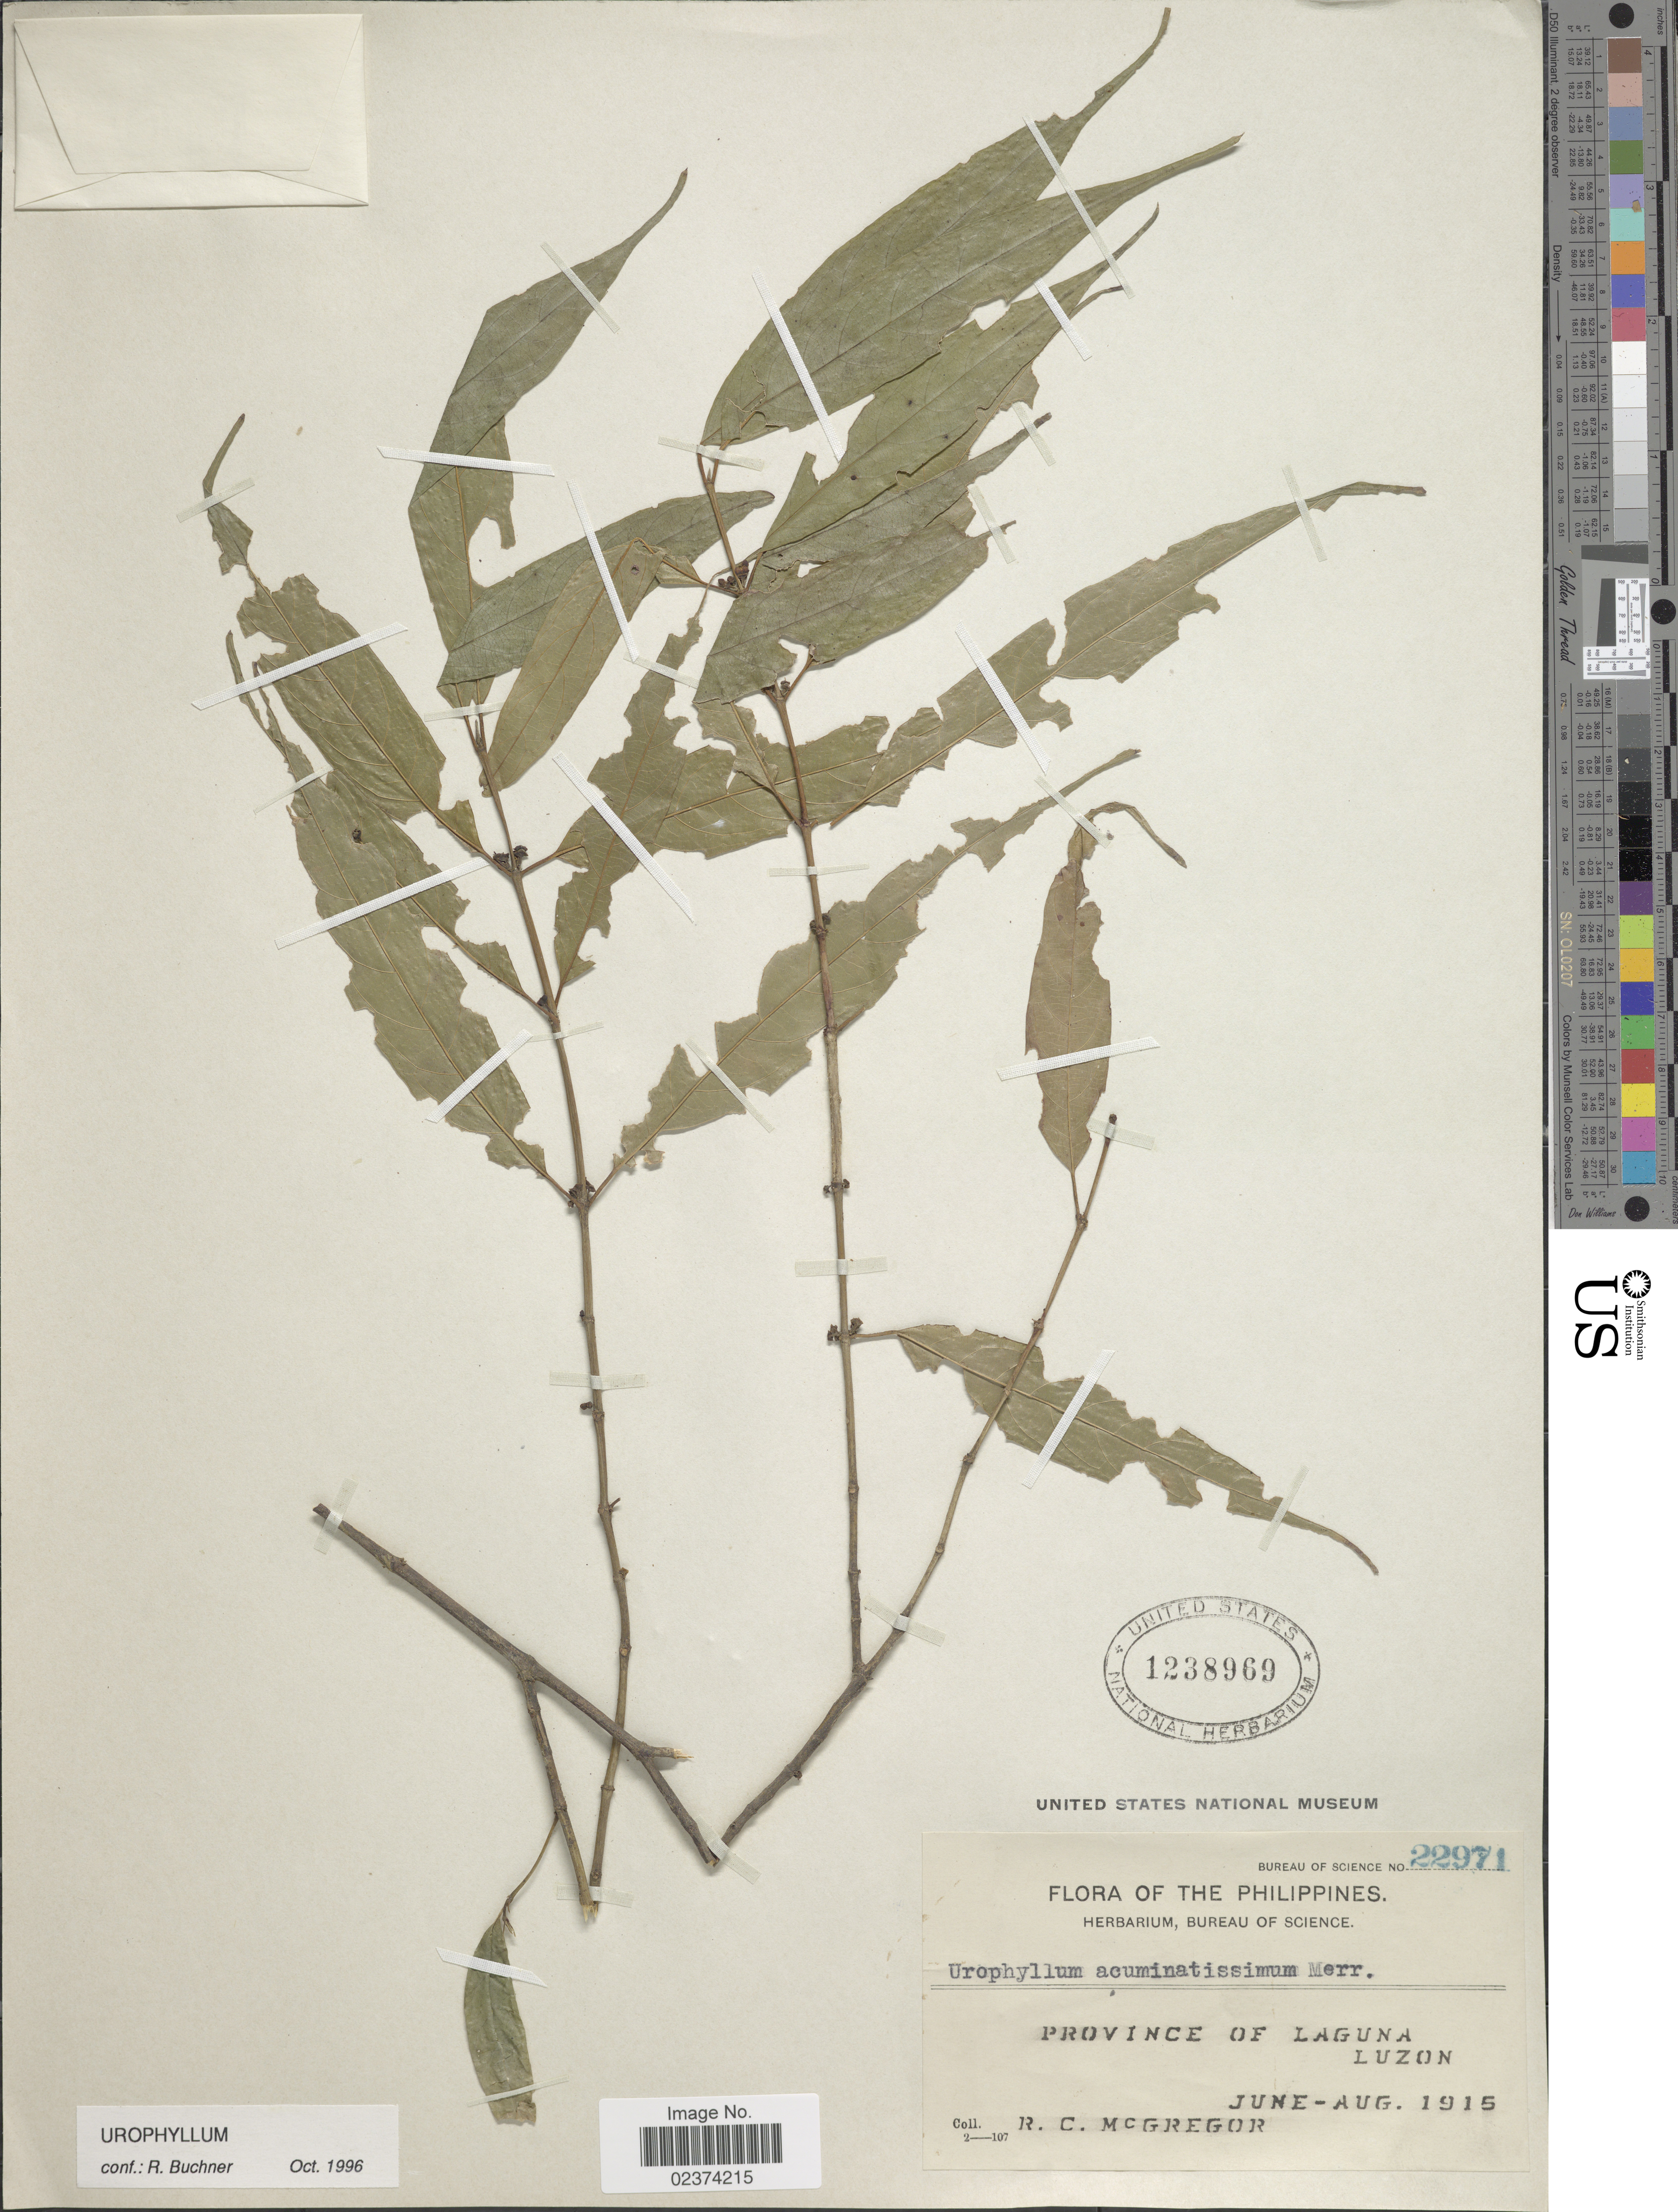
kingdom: Plantae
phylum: Tracheophyta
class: Magnoliopsida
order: Gentianales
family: Rubiaceae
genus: Urophyllum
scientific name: Urophyllum sp.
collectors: R. C. McGregor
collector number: Bureau of Science 22971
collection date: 1915-06/1915-08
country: Philippines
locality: Province of Laguna, Luzon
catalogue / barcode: US 1238969